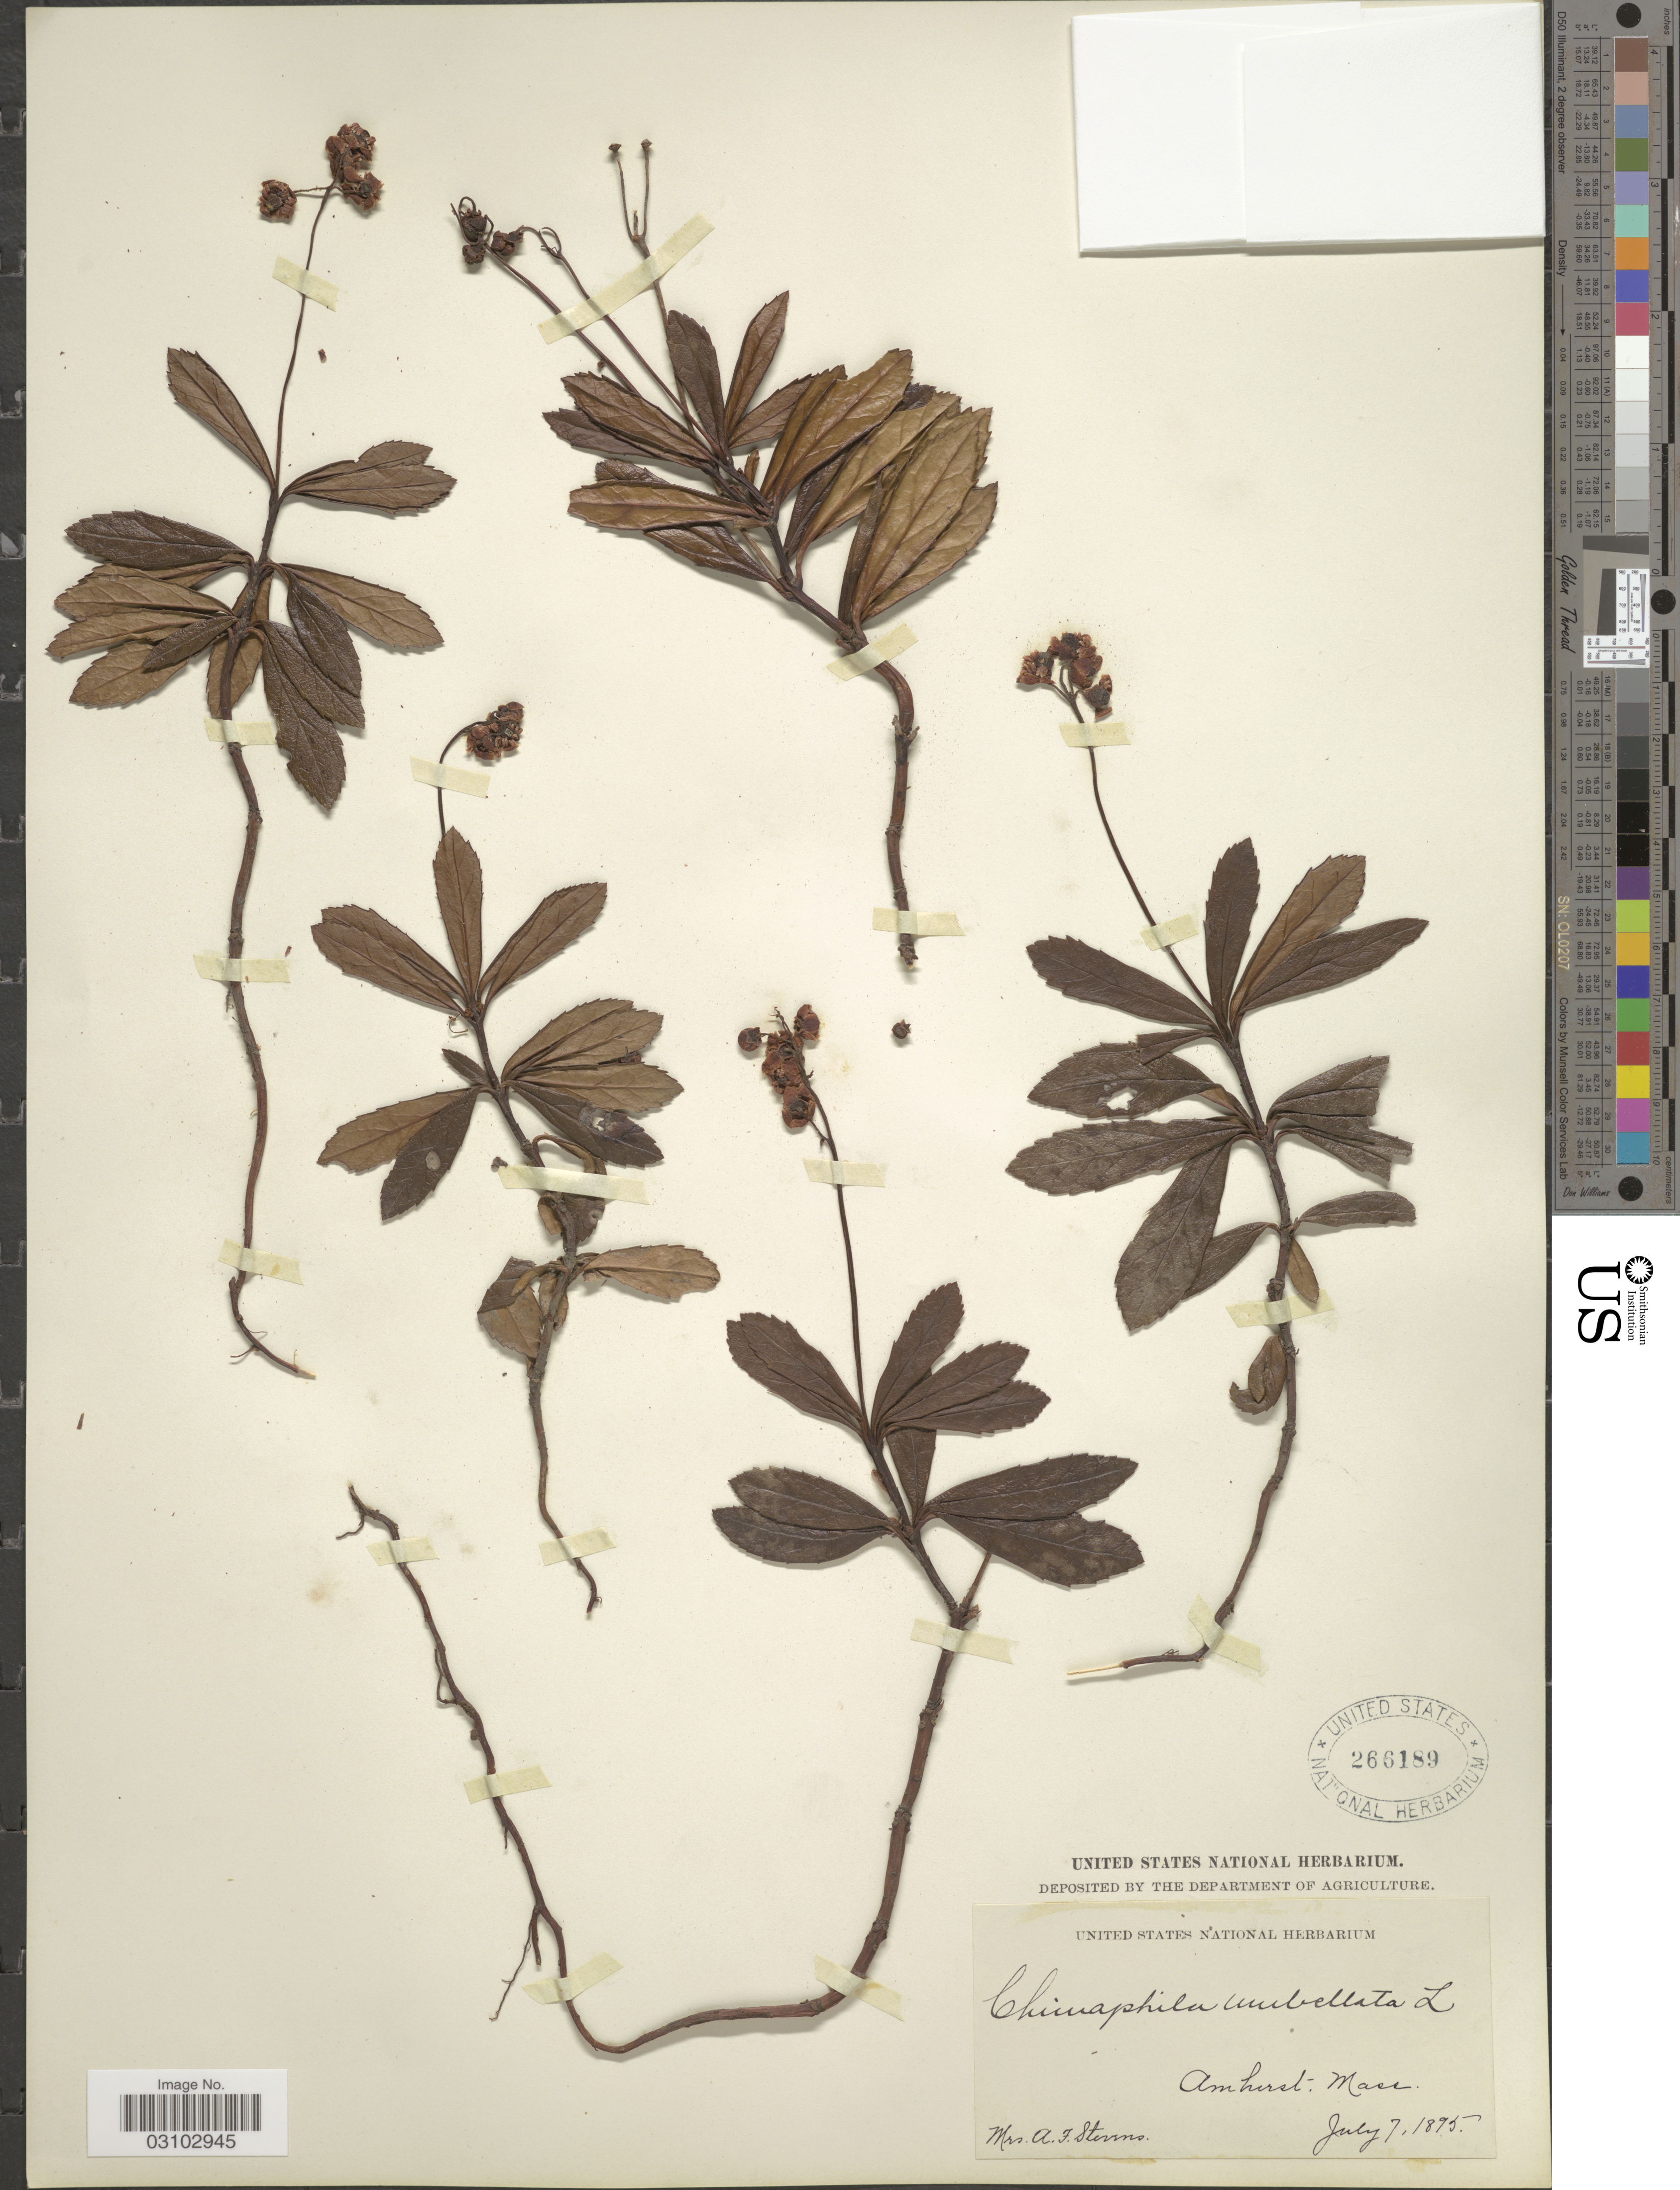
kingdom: Plantae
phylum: Tracheophyta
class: Magnoliopsida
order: Ericales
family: Ericaceae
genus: Chimaphila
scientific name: Chimaphila umbellata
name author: (L.) W.P.C. Barton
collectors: A. Stevens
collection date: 1895-07-07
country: United States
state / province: Massachusetts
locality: Amherst.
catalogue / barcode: US 266189